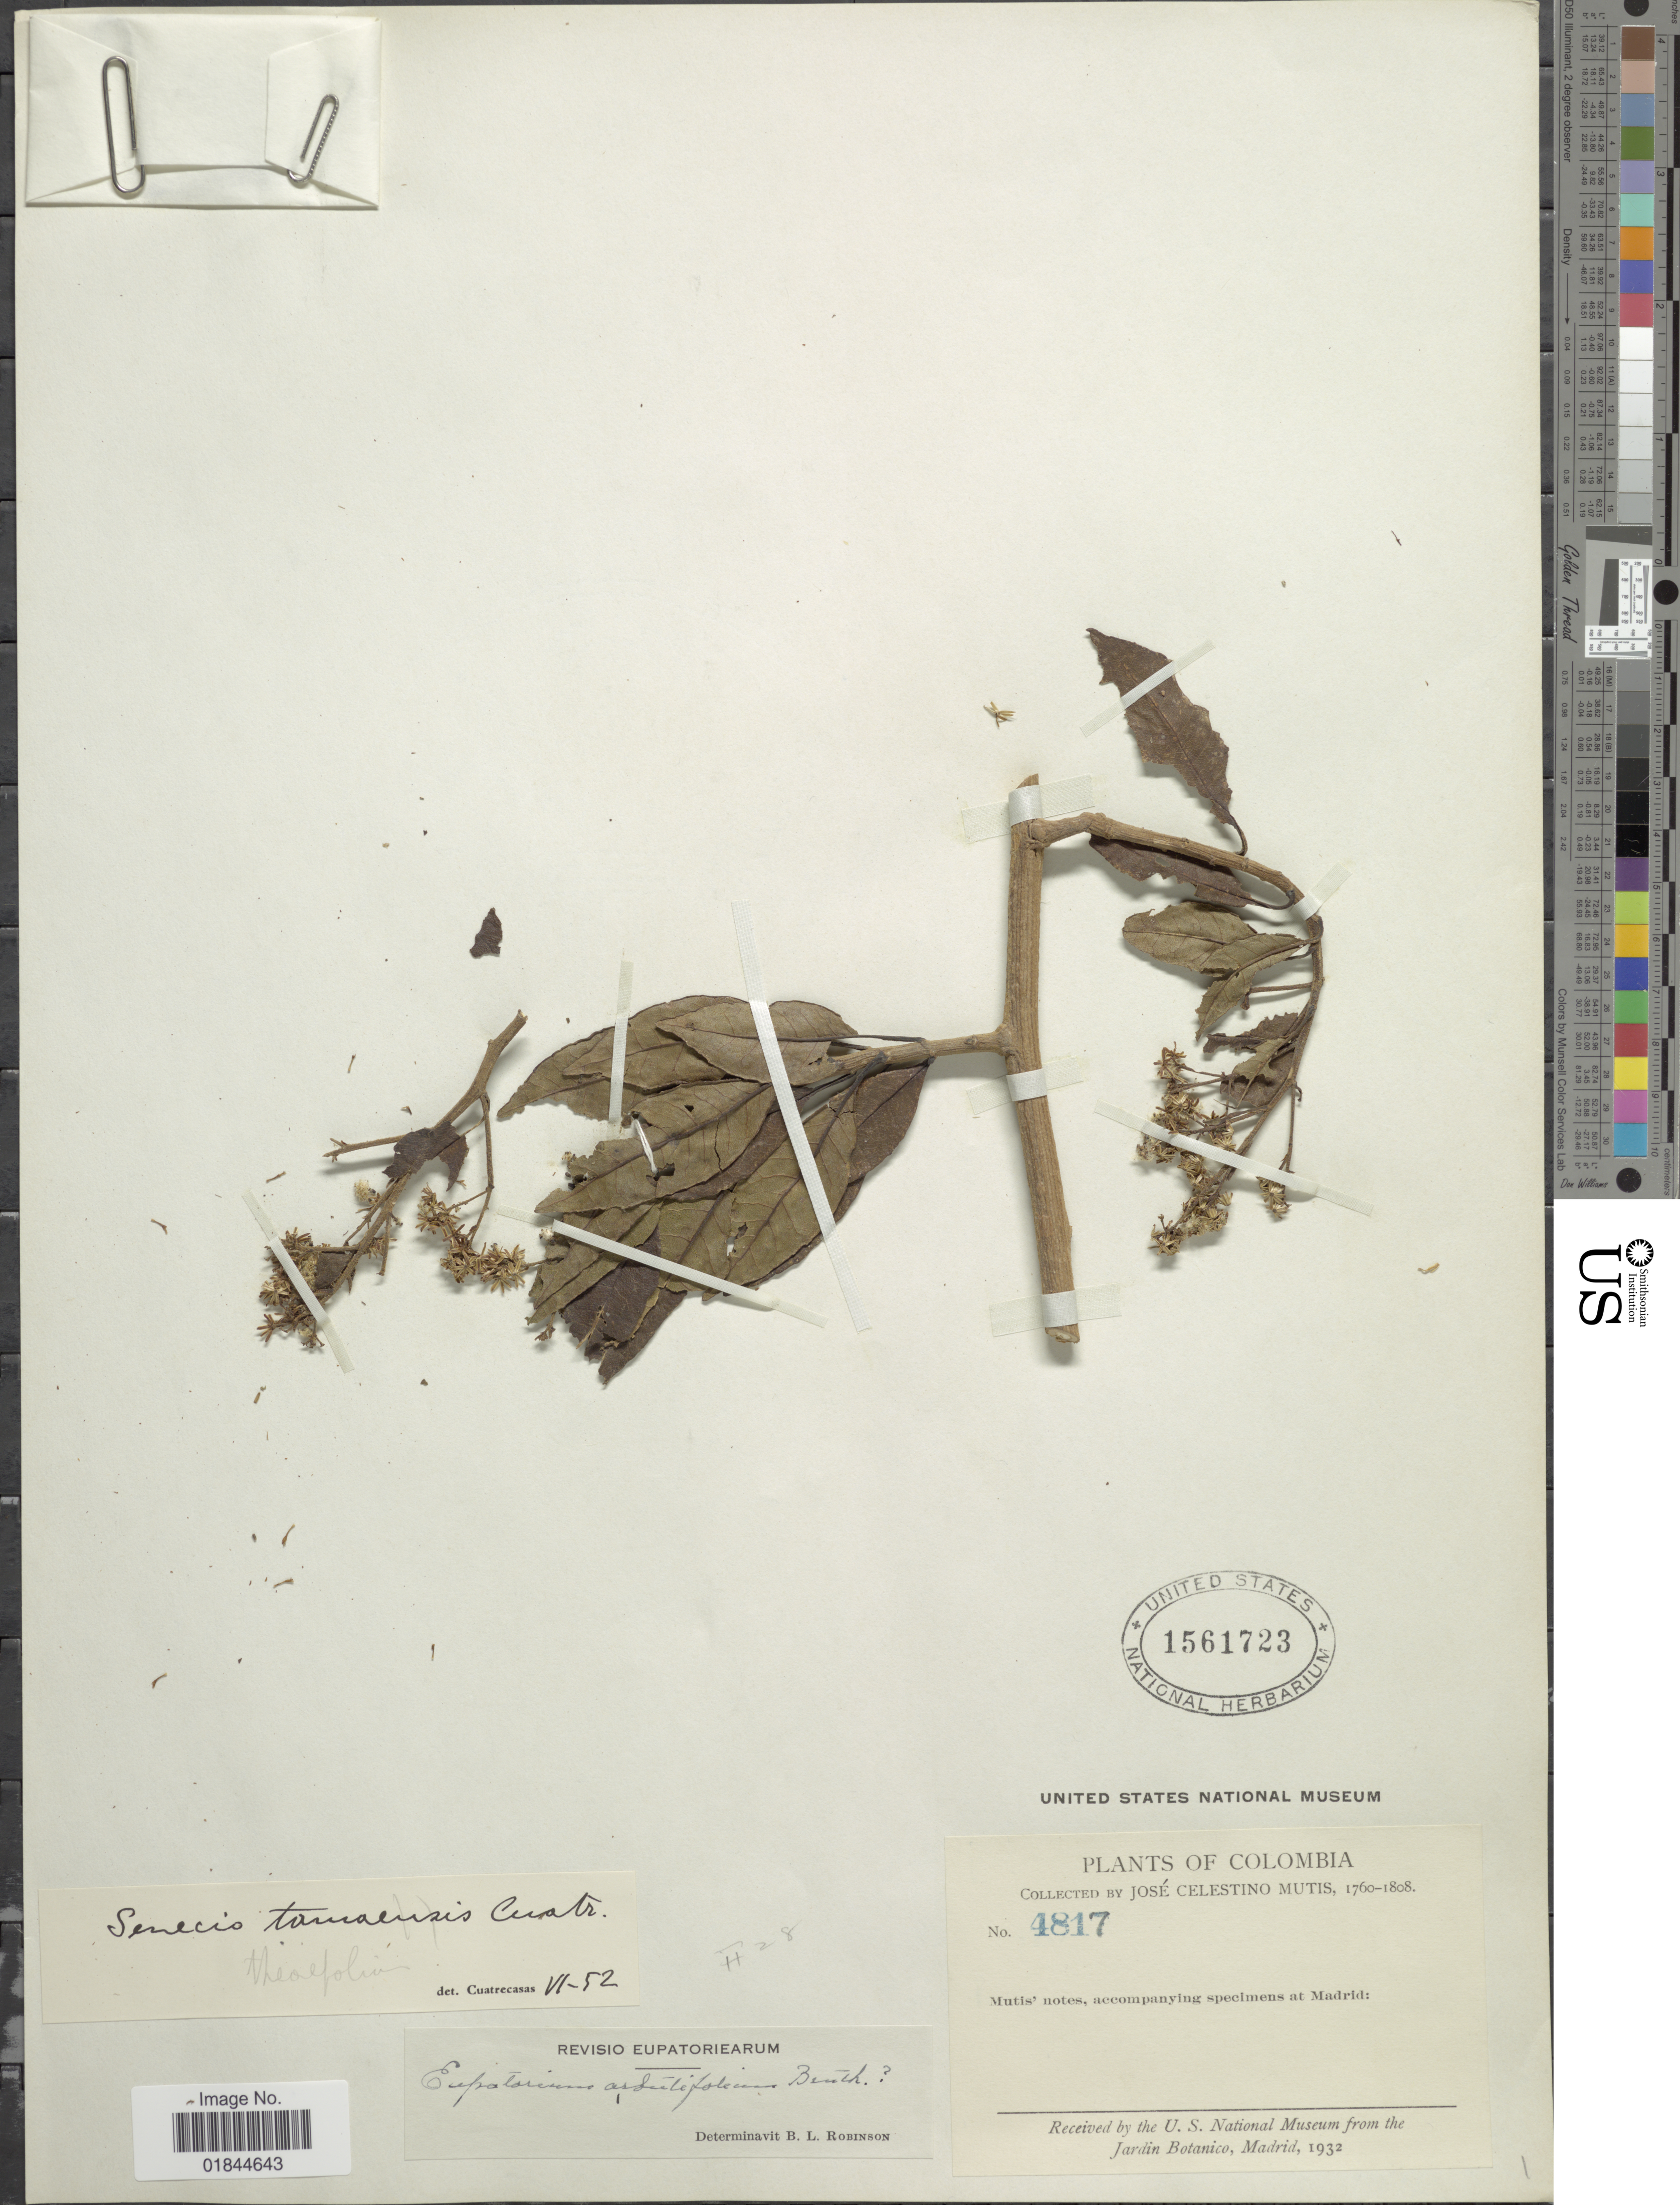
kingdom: Plantae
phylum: Tracheophyta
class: Magnoliopsida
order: Asterales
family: Asteraceae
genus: Pentacalia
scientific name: Pentacalia trianae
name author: (Klatt) Cuatrec.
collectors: J. C. B. Mutis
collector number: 4817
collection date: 1760/1808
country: Colombia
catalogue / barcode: US 1561723